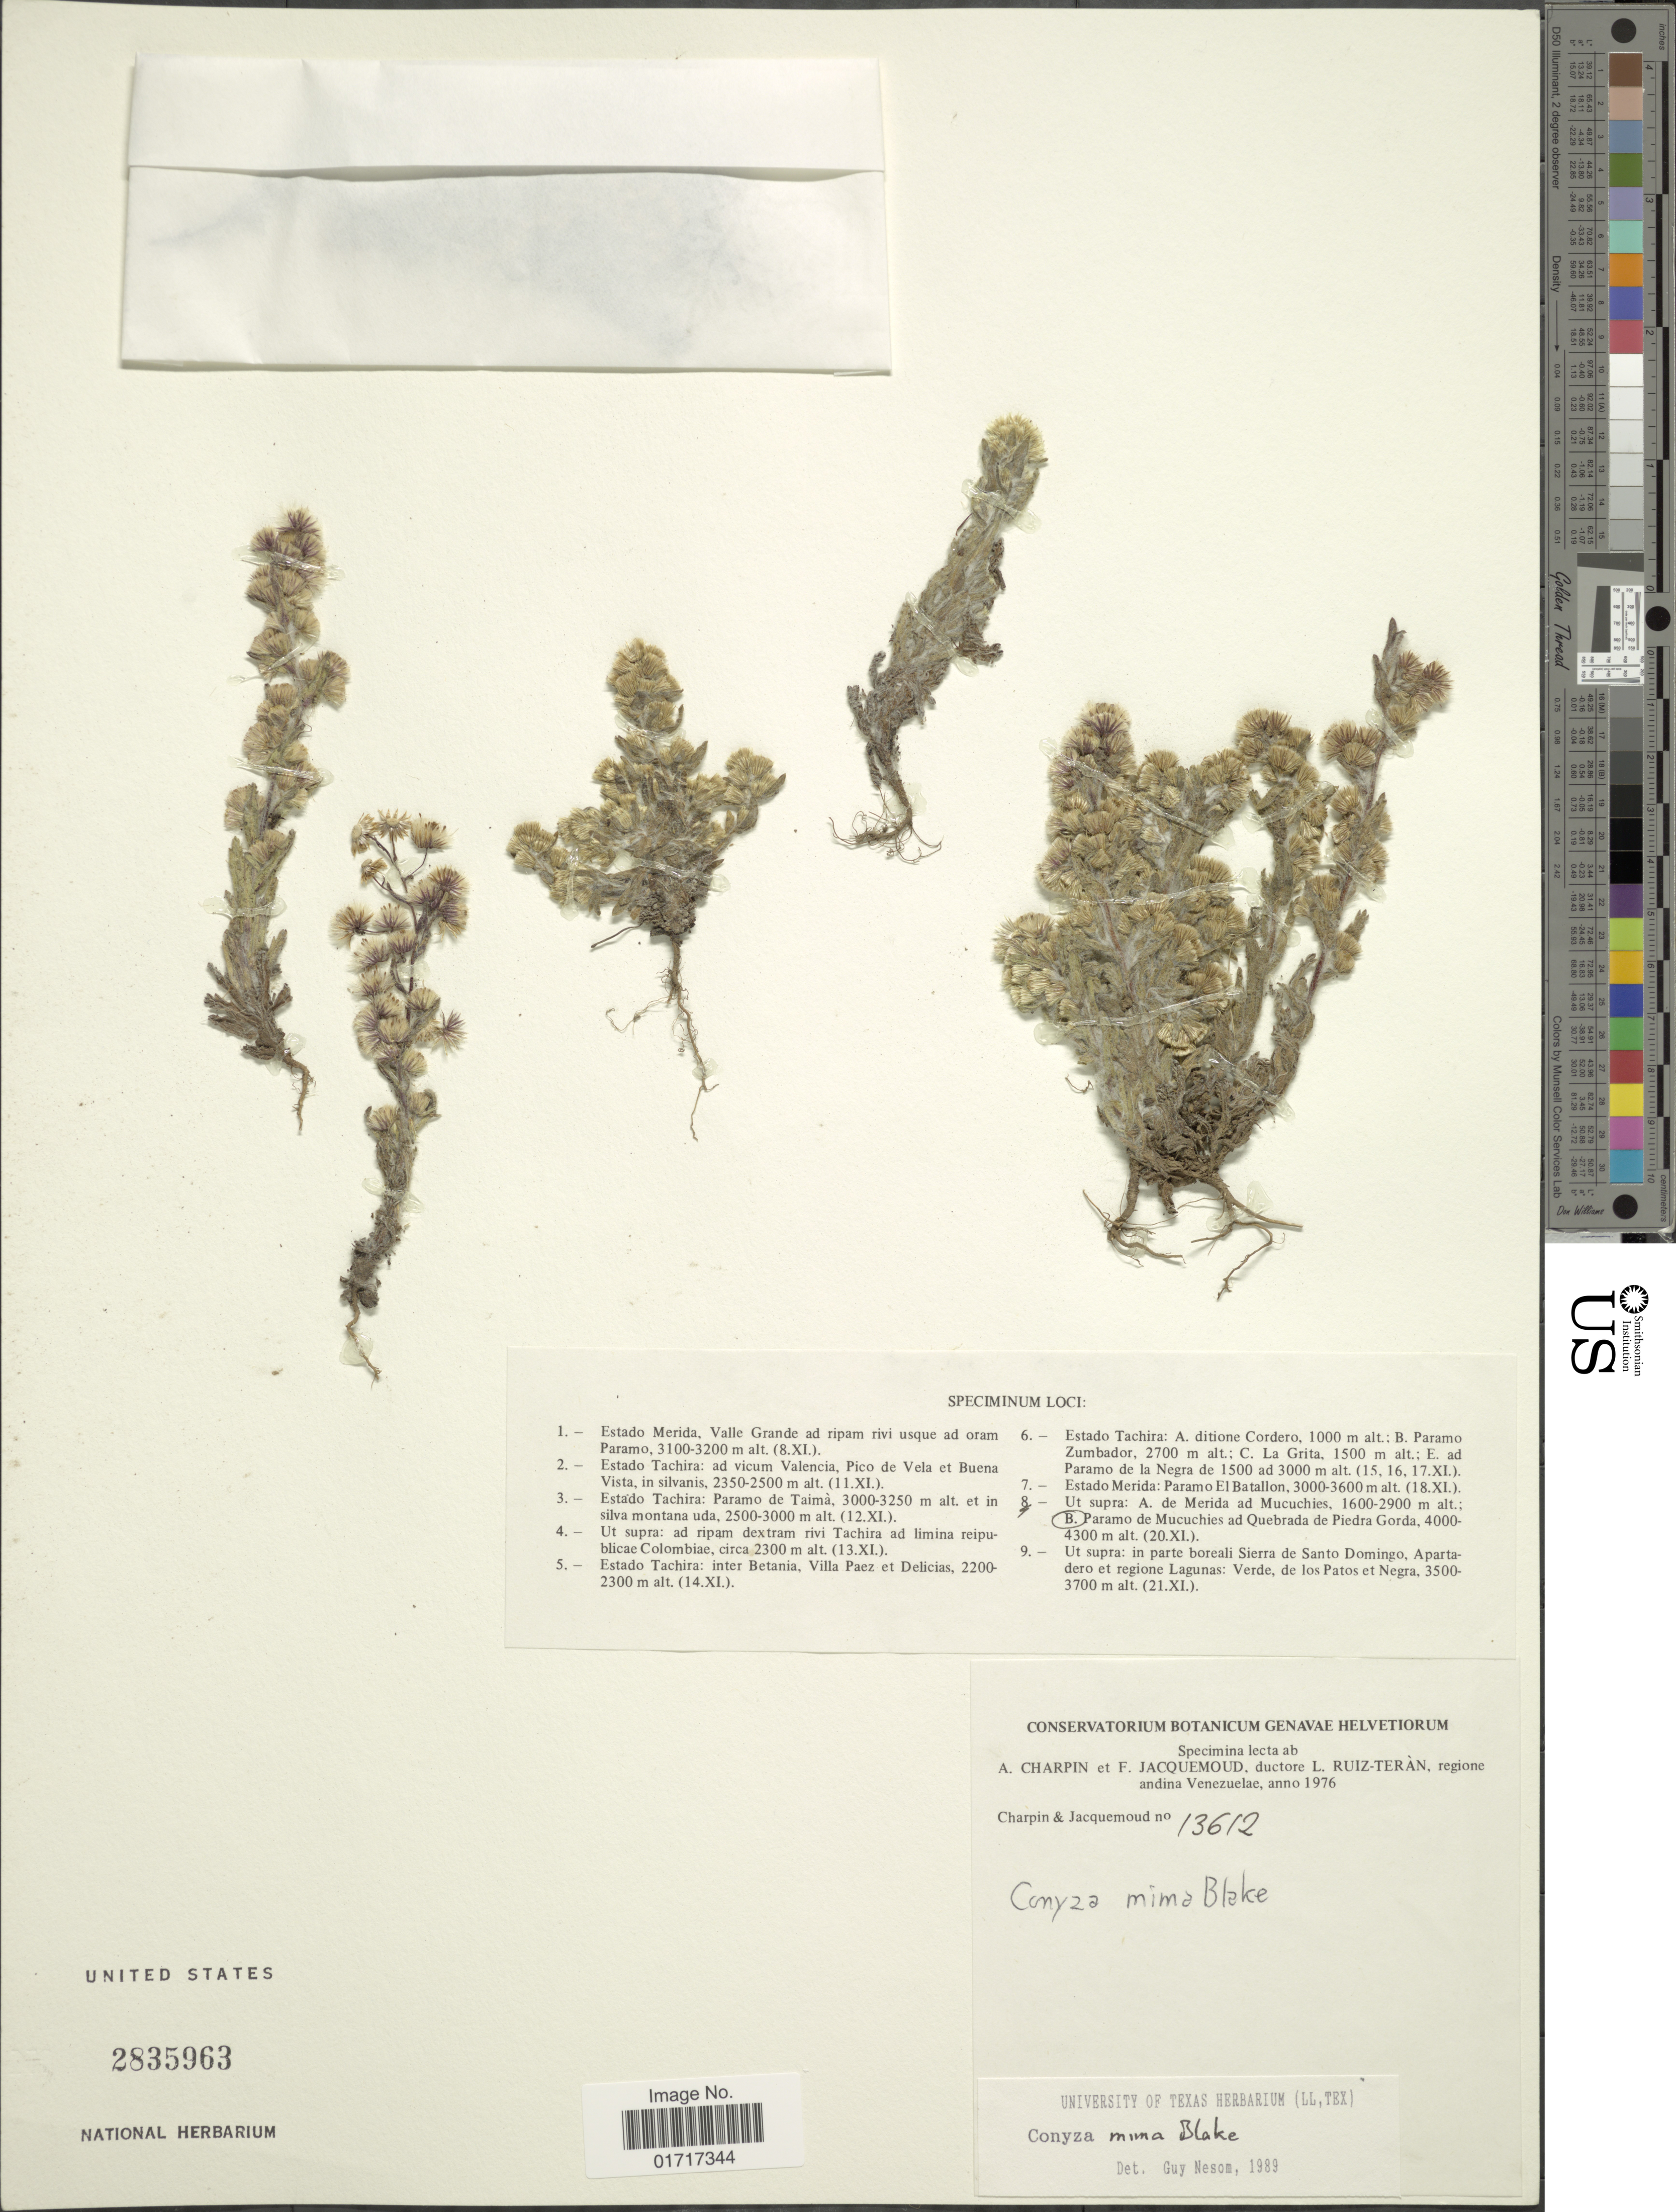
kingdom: Plantae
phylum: Tracheophyta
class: Magnoliopsida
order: Asterales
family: Asteraceae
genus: Conyza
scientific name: Conyza mima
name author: S.F. Blake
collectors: A. Charpin & F. Jacquemoud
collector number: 13612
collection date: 1976-11-20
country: Venezuela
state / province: Mérida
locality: Paramo de Mucuchies ad Quebrada de Piedra Gorda.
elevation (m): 4000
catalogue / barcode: US 2835963